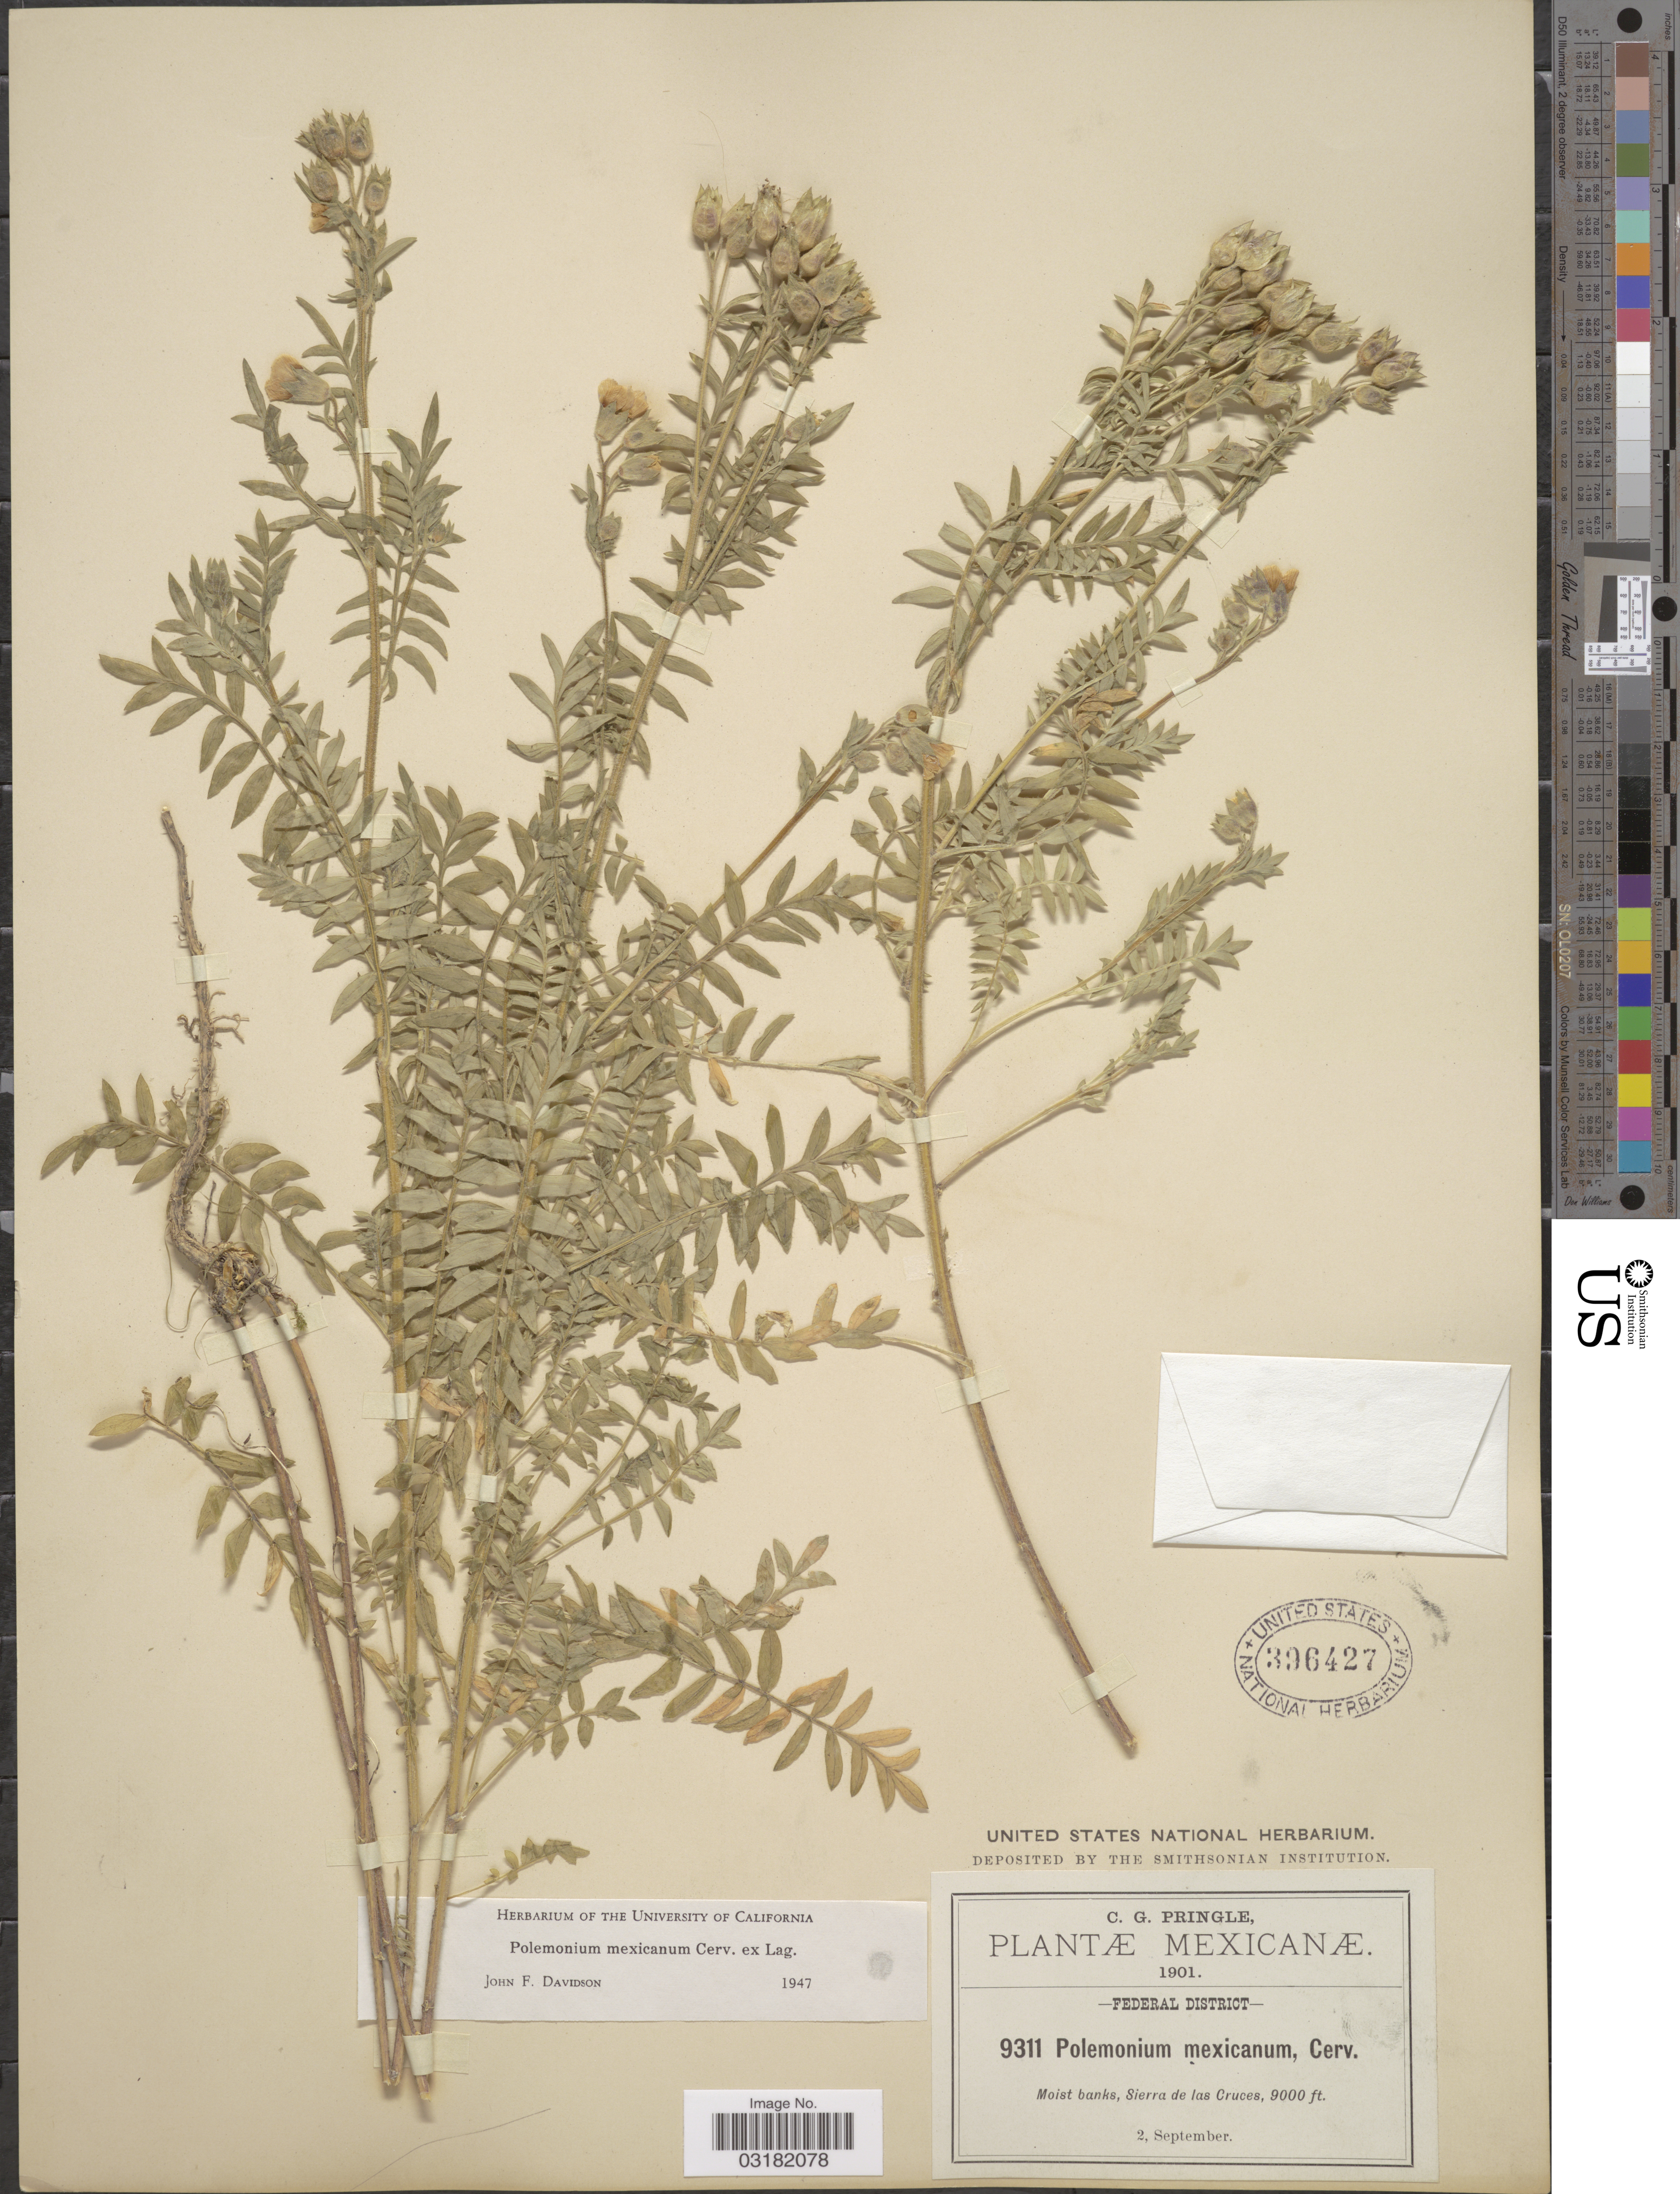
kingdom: Plantae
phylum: Tracheophyta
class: Magnoliopsida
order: Ericales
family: Polemoniaceae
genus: Polemonium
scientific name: Polemonium mexicanum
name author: Cerv. ex Lag.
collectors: C. G. Pringle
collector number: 9311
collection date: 1901-09-02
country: Mexico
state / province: Distrito Federal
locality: Federal District. Moist banks, Sierra de las Cruces.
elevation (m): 2743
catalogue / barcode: US 396427